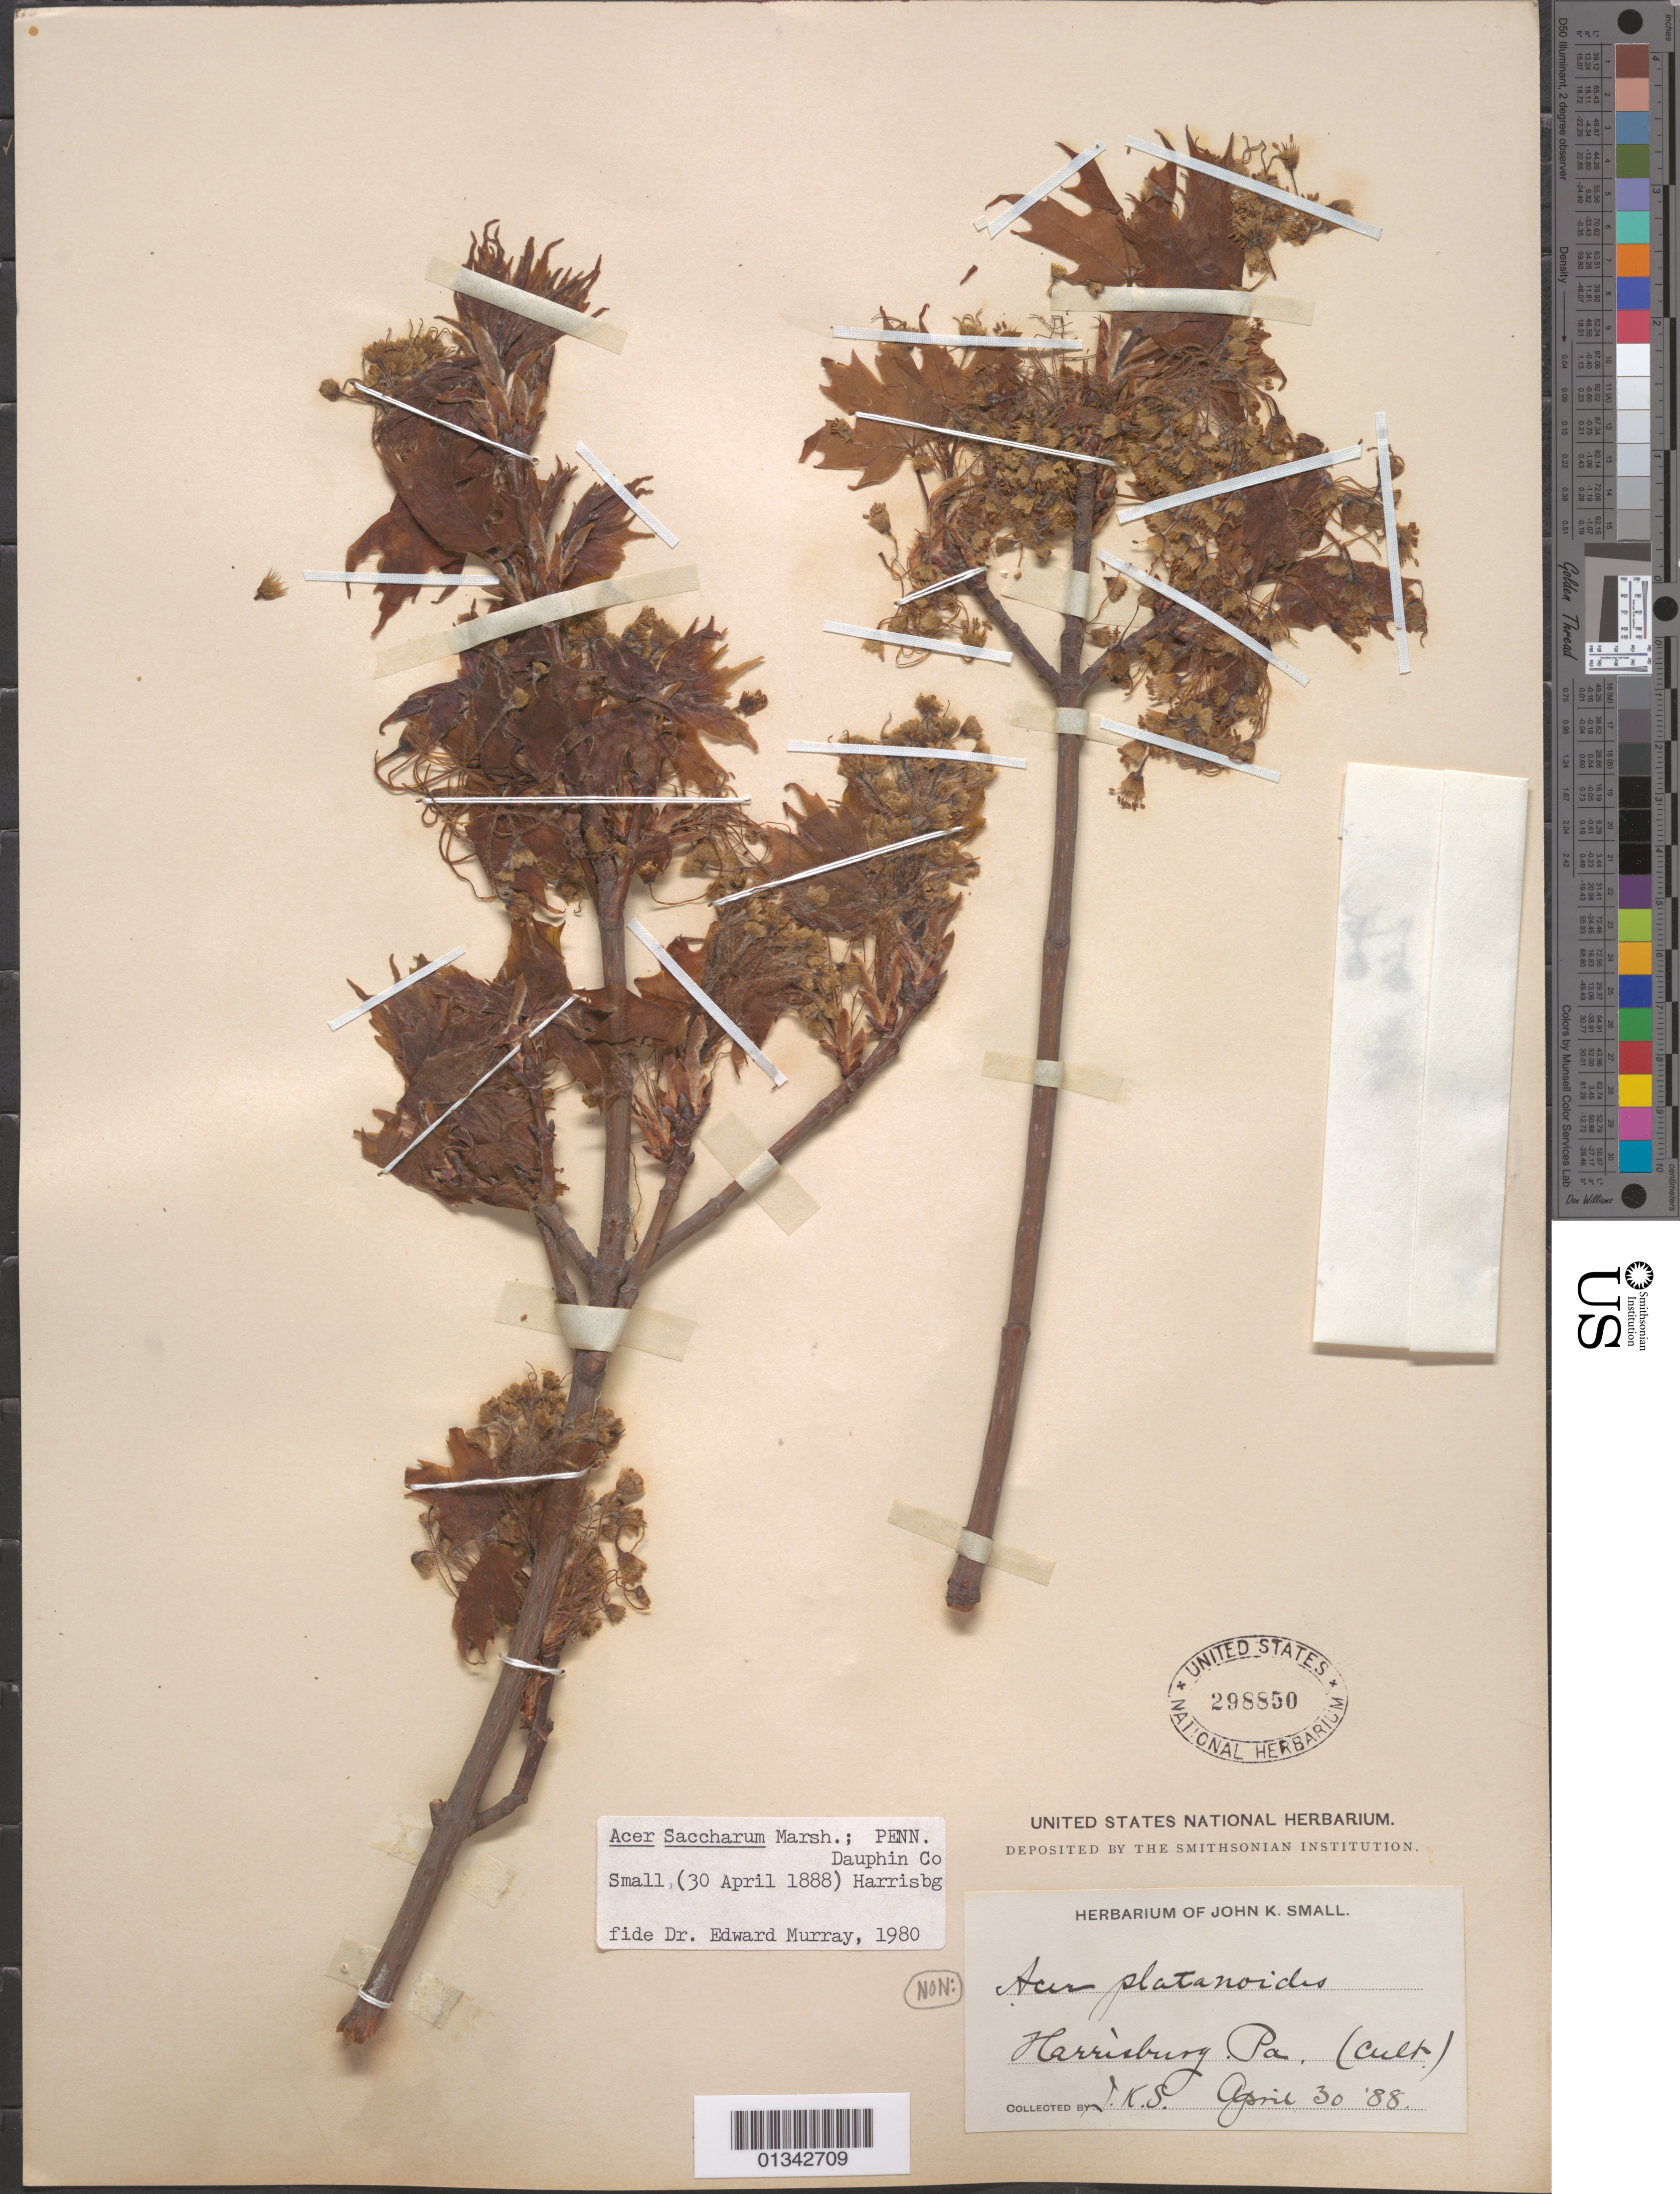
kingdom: Plantae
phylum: Tracheophyta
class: Magnoliopsida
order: Sapindales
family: Sapindaceae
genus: Acer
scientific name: Acer saccharum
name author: Marshall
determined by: Murray, Edward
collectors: J. K. Small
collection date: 1888-04-30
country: United States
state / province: Pennsylvania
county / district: Dauphin County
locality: Harrisburg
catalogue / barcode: US 298850